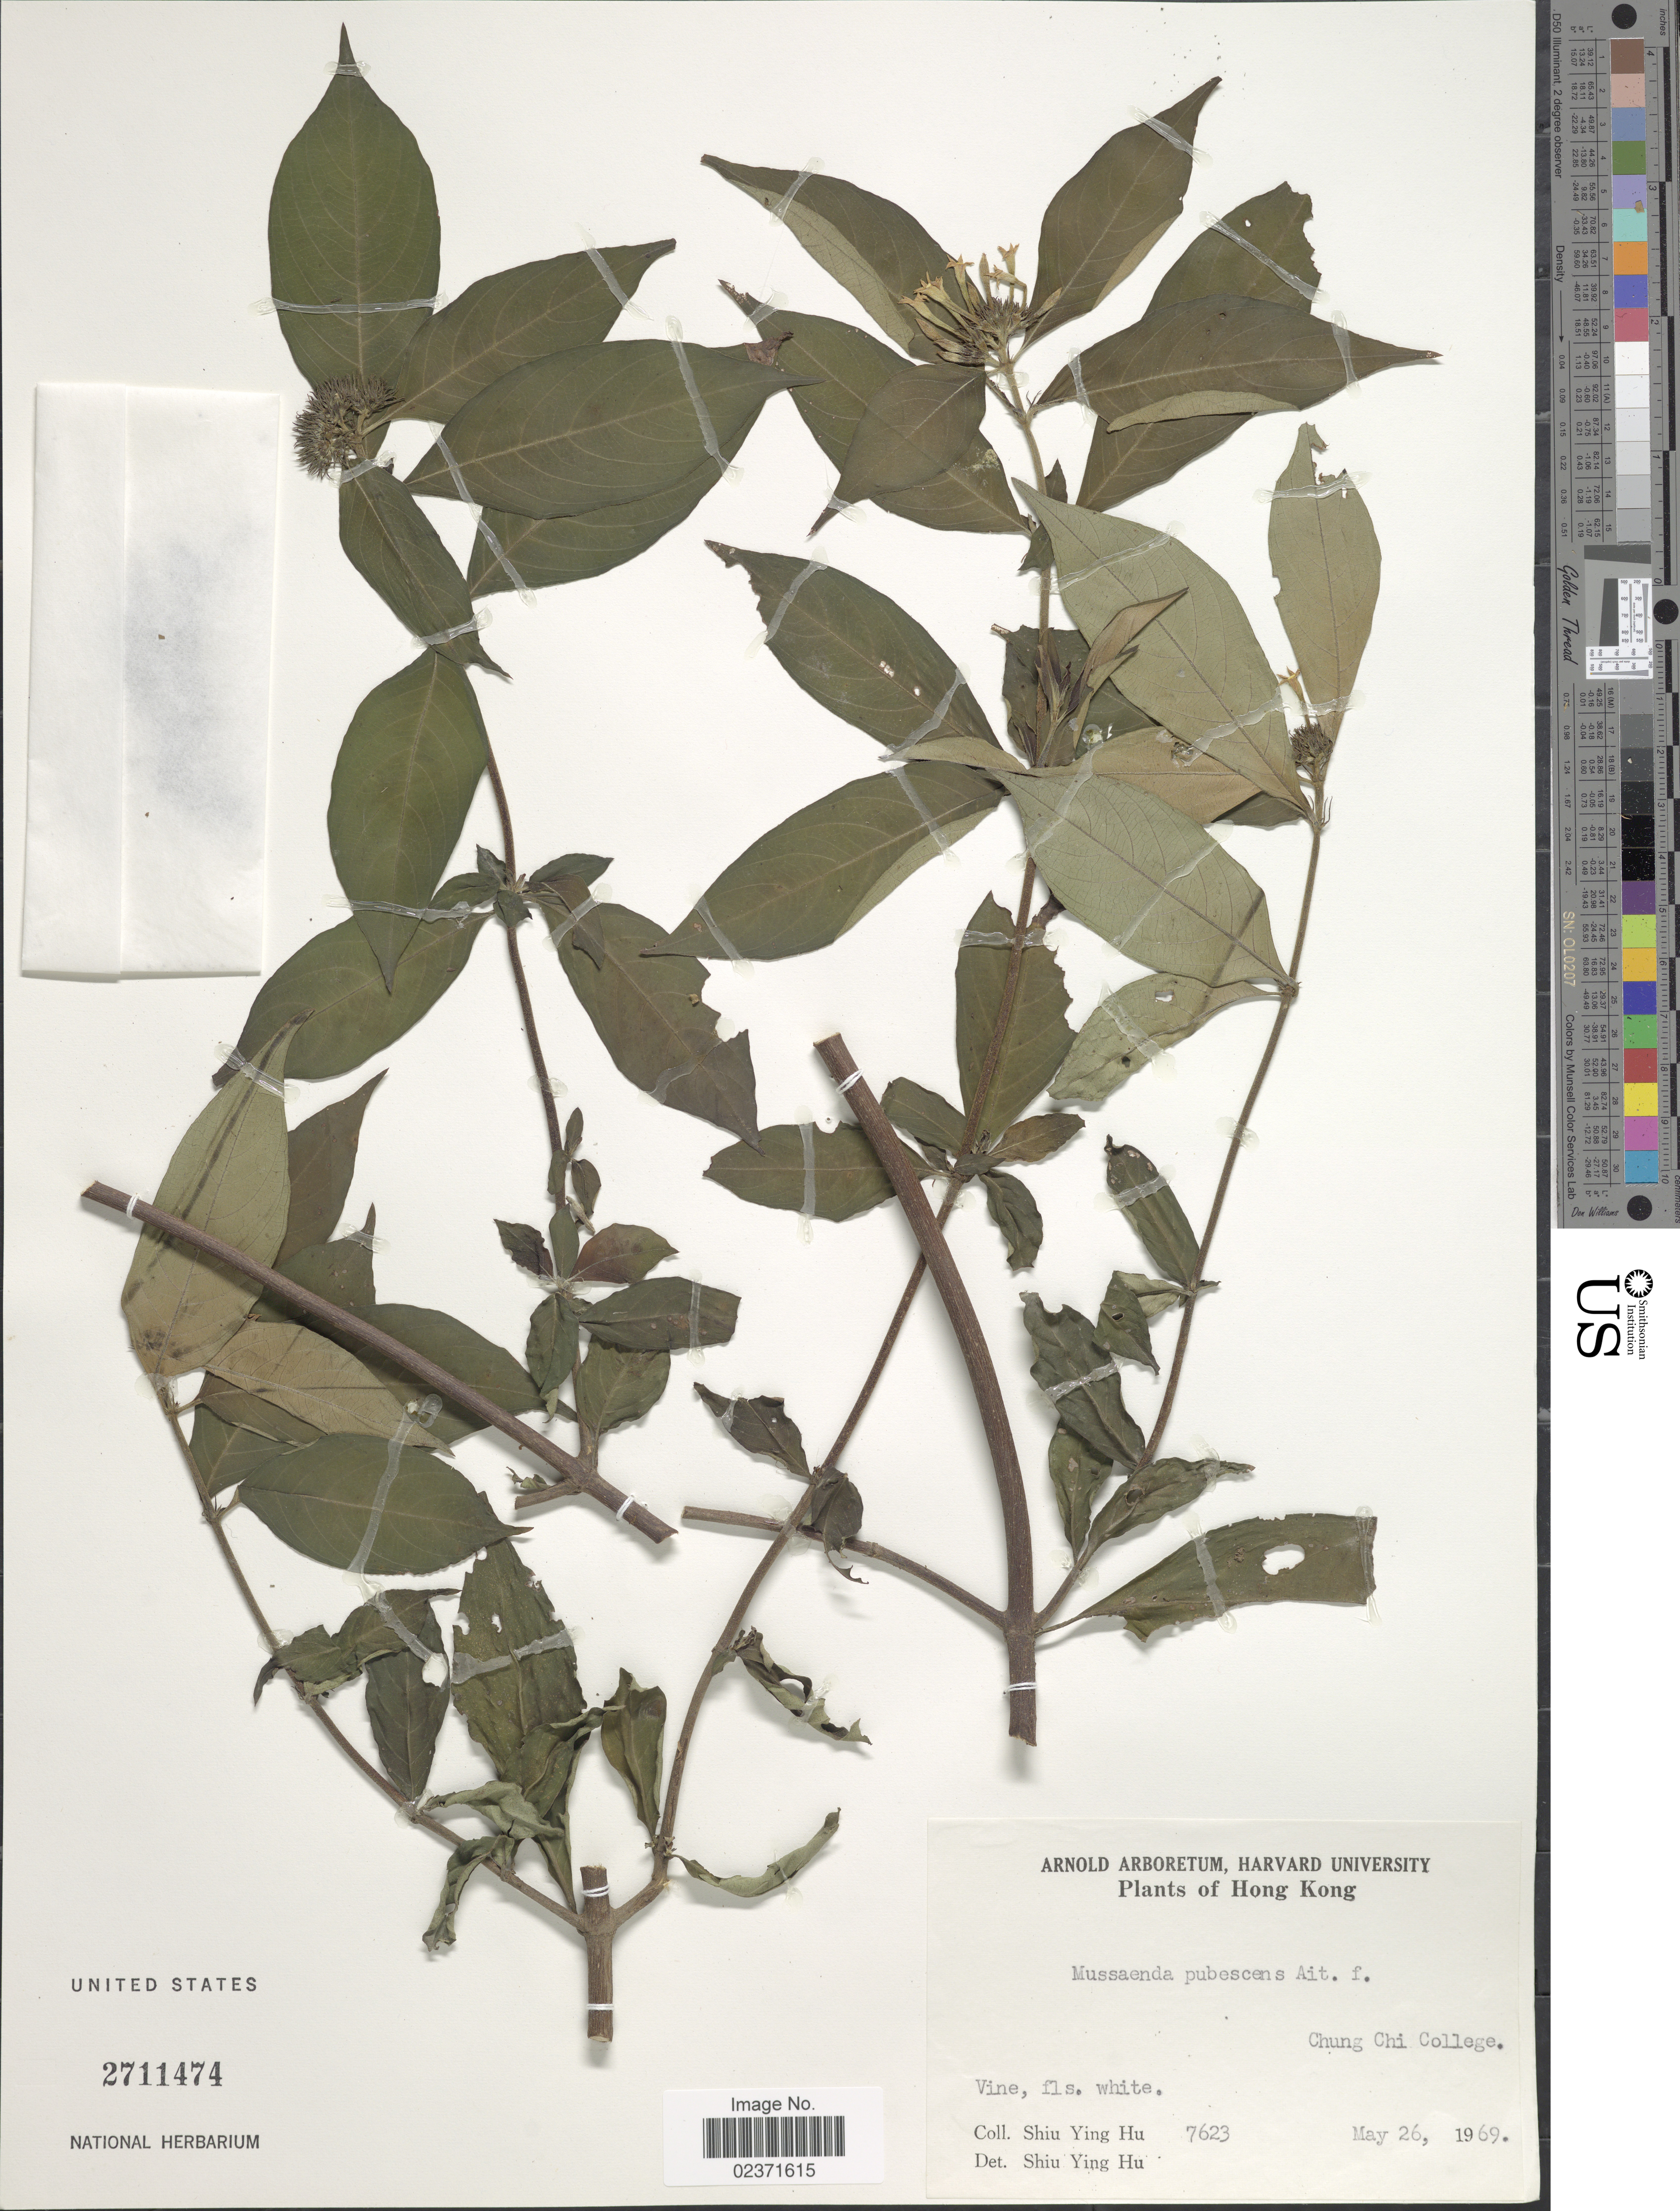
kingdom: Plantae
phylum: Tracheophyta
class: Magnoliopsida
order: Gentianales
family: Rubiaceae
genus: Mussaenda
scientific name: Mussaenda pubescens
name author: W.T. Aiton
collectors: S. Y. Hu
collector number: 7623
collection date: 1969-05-26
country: China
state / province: Hong Kong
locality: Chung Chi College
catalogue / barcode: US 2711474